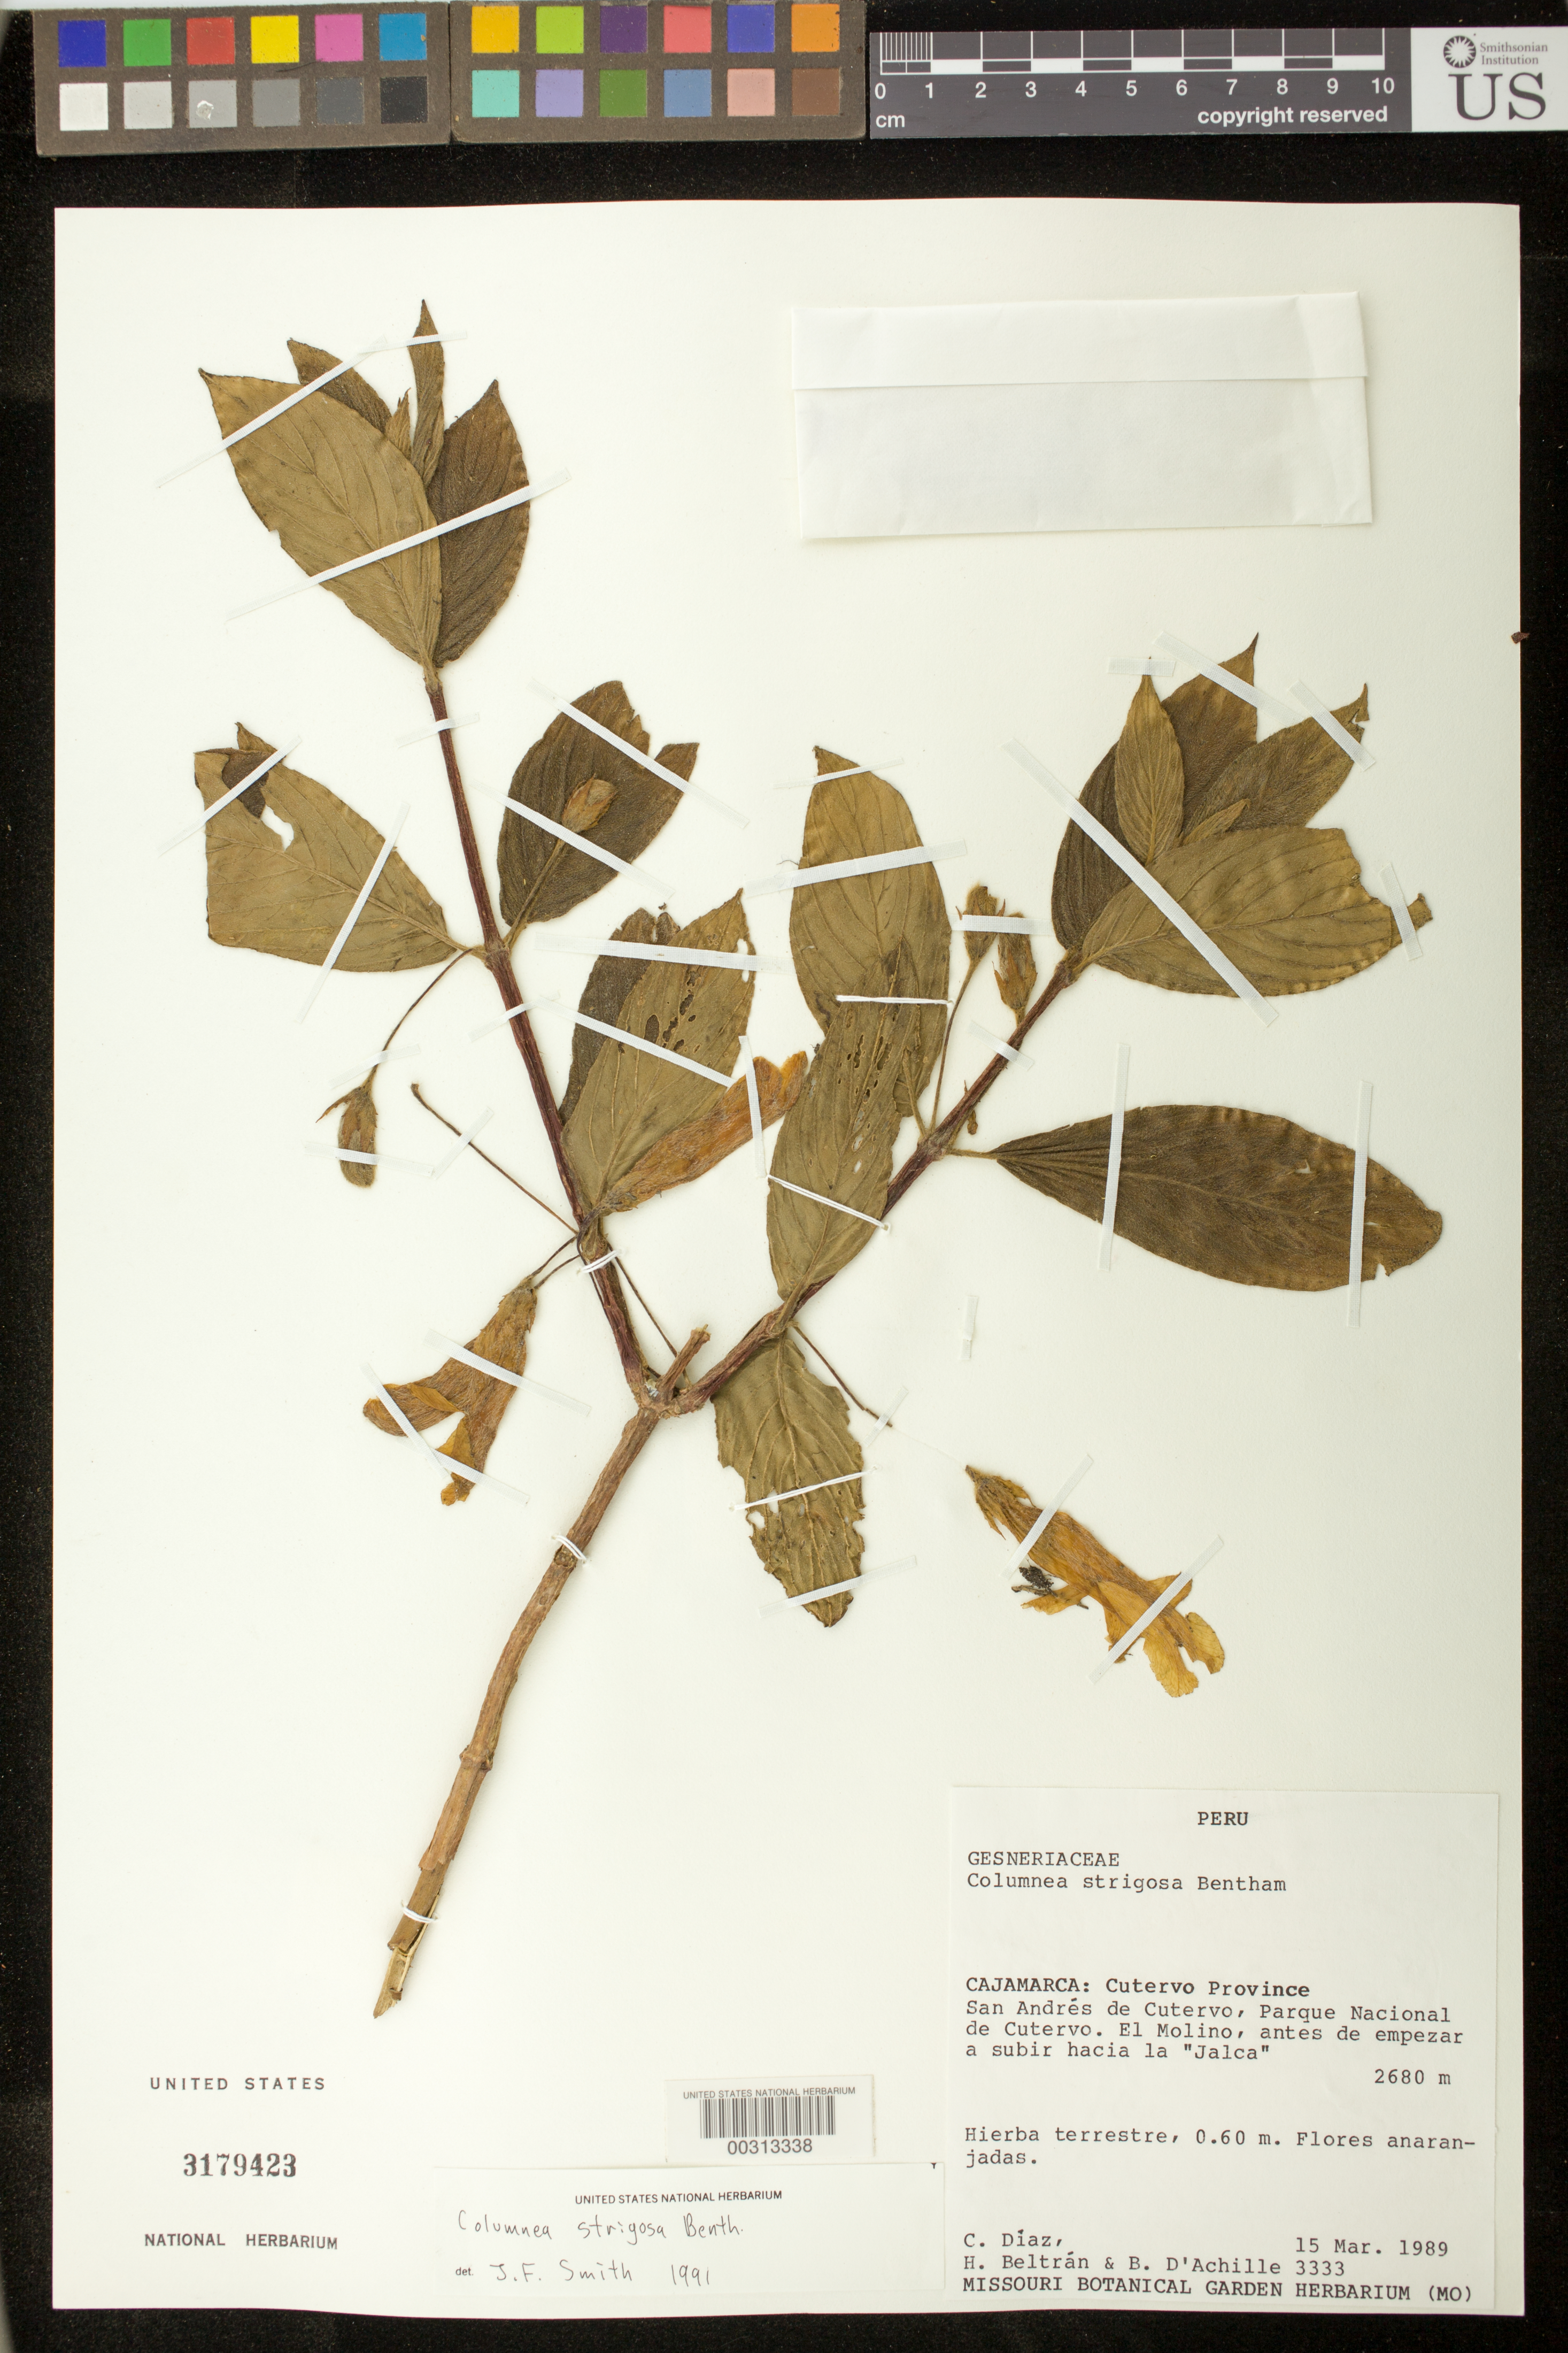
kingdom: Plantae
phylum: Tracheophyta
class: Magnoliopsida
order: Lamiales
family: Gesneriaceae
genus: Columnea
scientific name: Columnea strigosa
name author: Benth.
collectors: C. Díaz S., H. Beltran & B. D'achille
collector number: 3333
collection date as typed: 15 Mar 1989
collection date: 1989-03-15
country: Peru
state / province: Cajamarca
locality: Cutervo, San Andres de Cutervo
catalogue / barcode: US 3179423